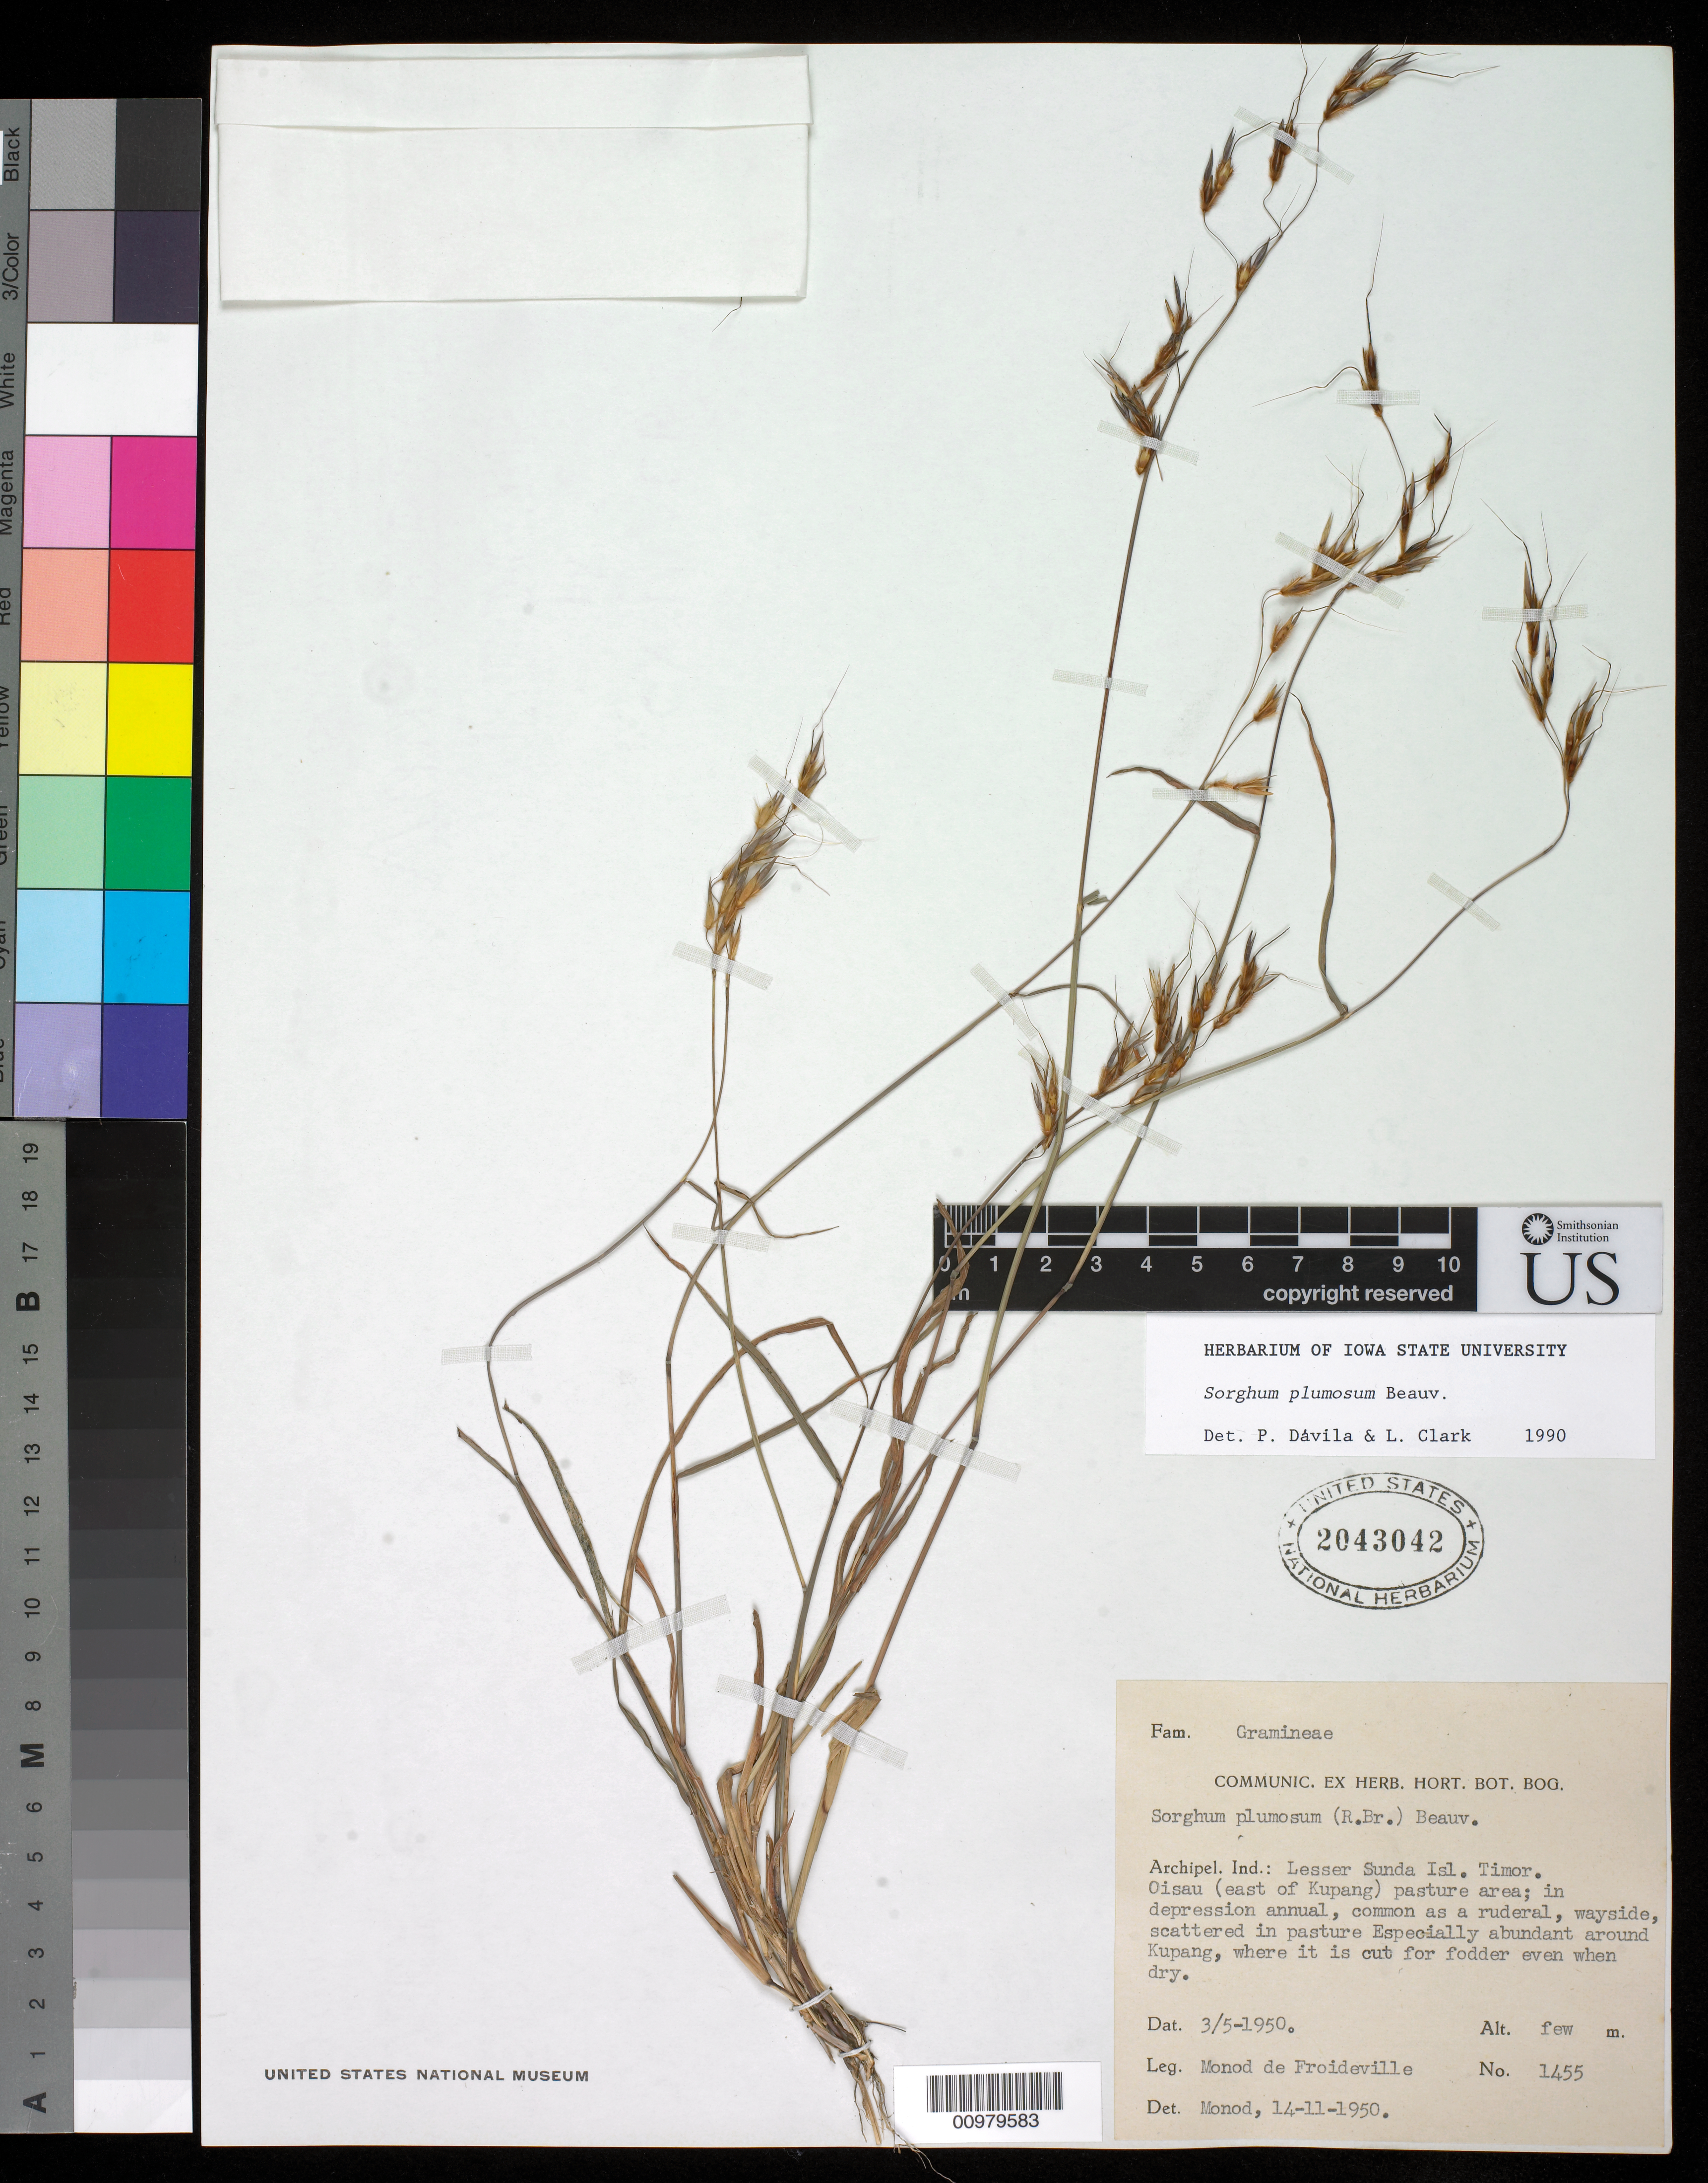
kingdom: Plantae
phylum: Tracheophyta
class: Liliopsida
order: Poales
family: Poaceae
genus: Sorghum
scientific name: Sorghum plumosum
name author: (R. Br.) P. Beauv.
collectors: C. Monod de F.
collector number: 1455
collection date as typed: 05 Mar 1950 or 03 May 1950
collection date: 1950-03-05 or 1950-05-03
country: Indonesia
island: Lesser Sunda Is.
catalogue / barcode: US 2043042